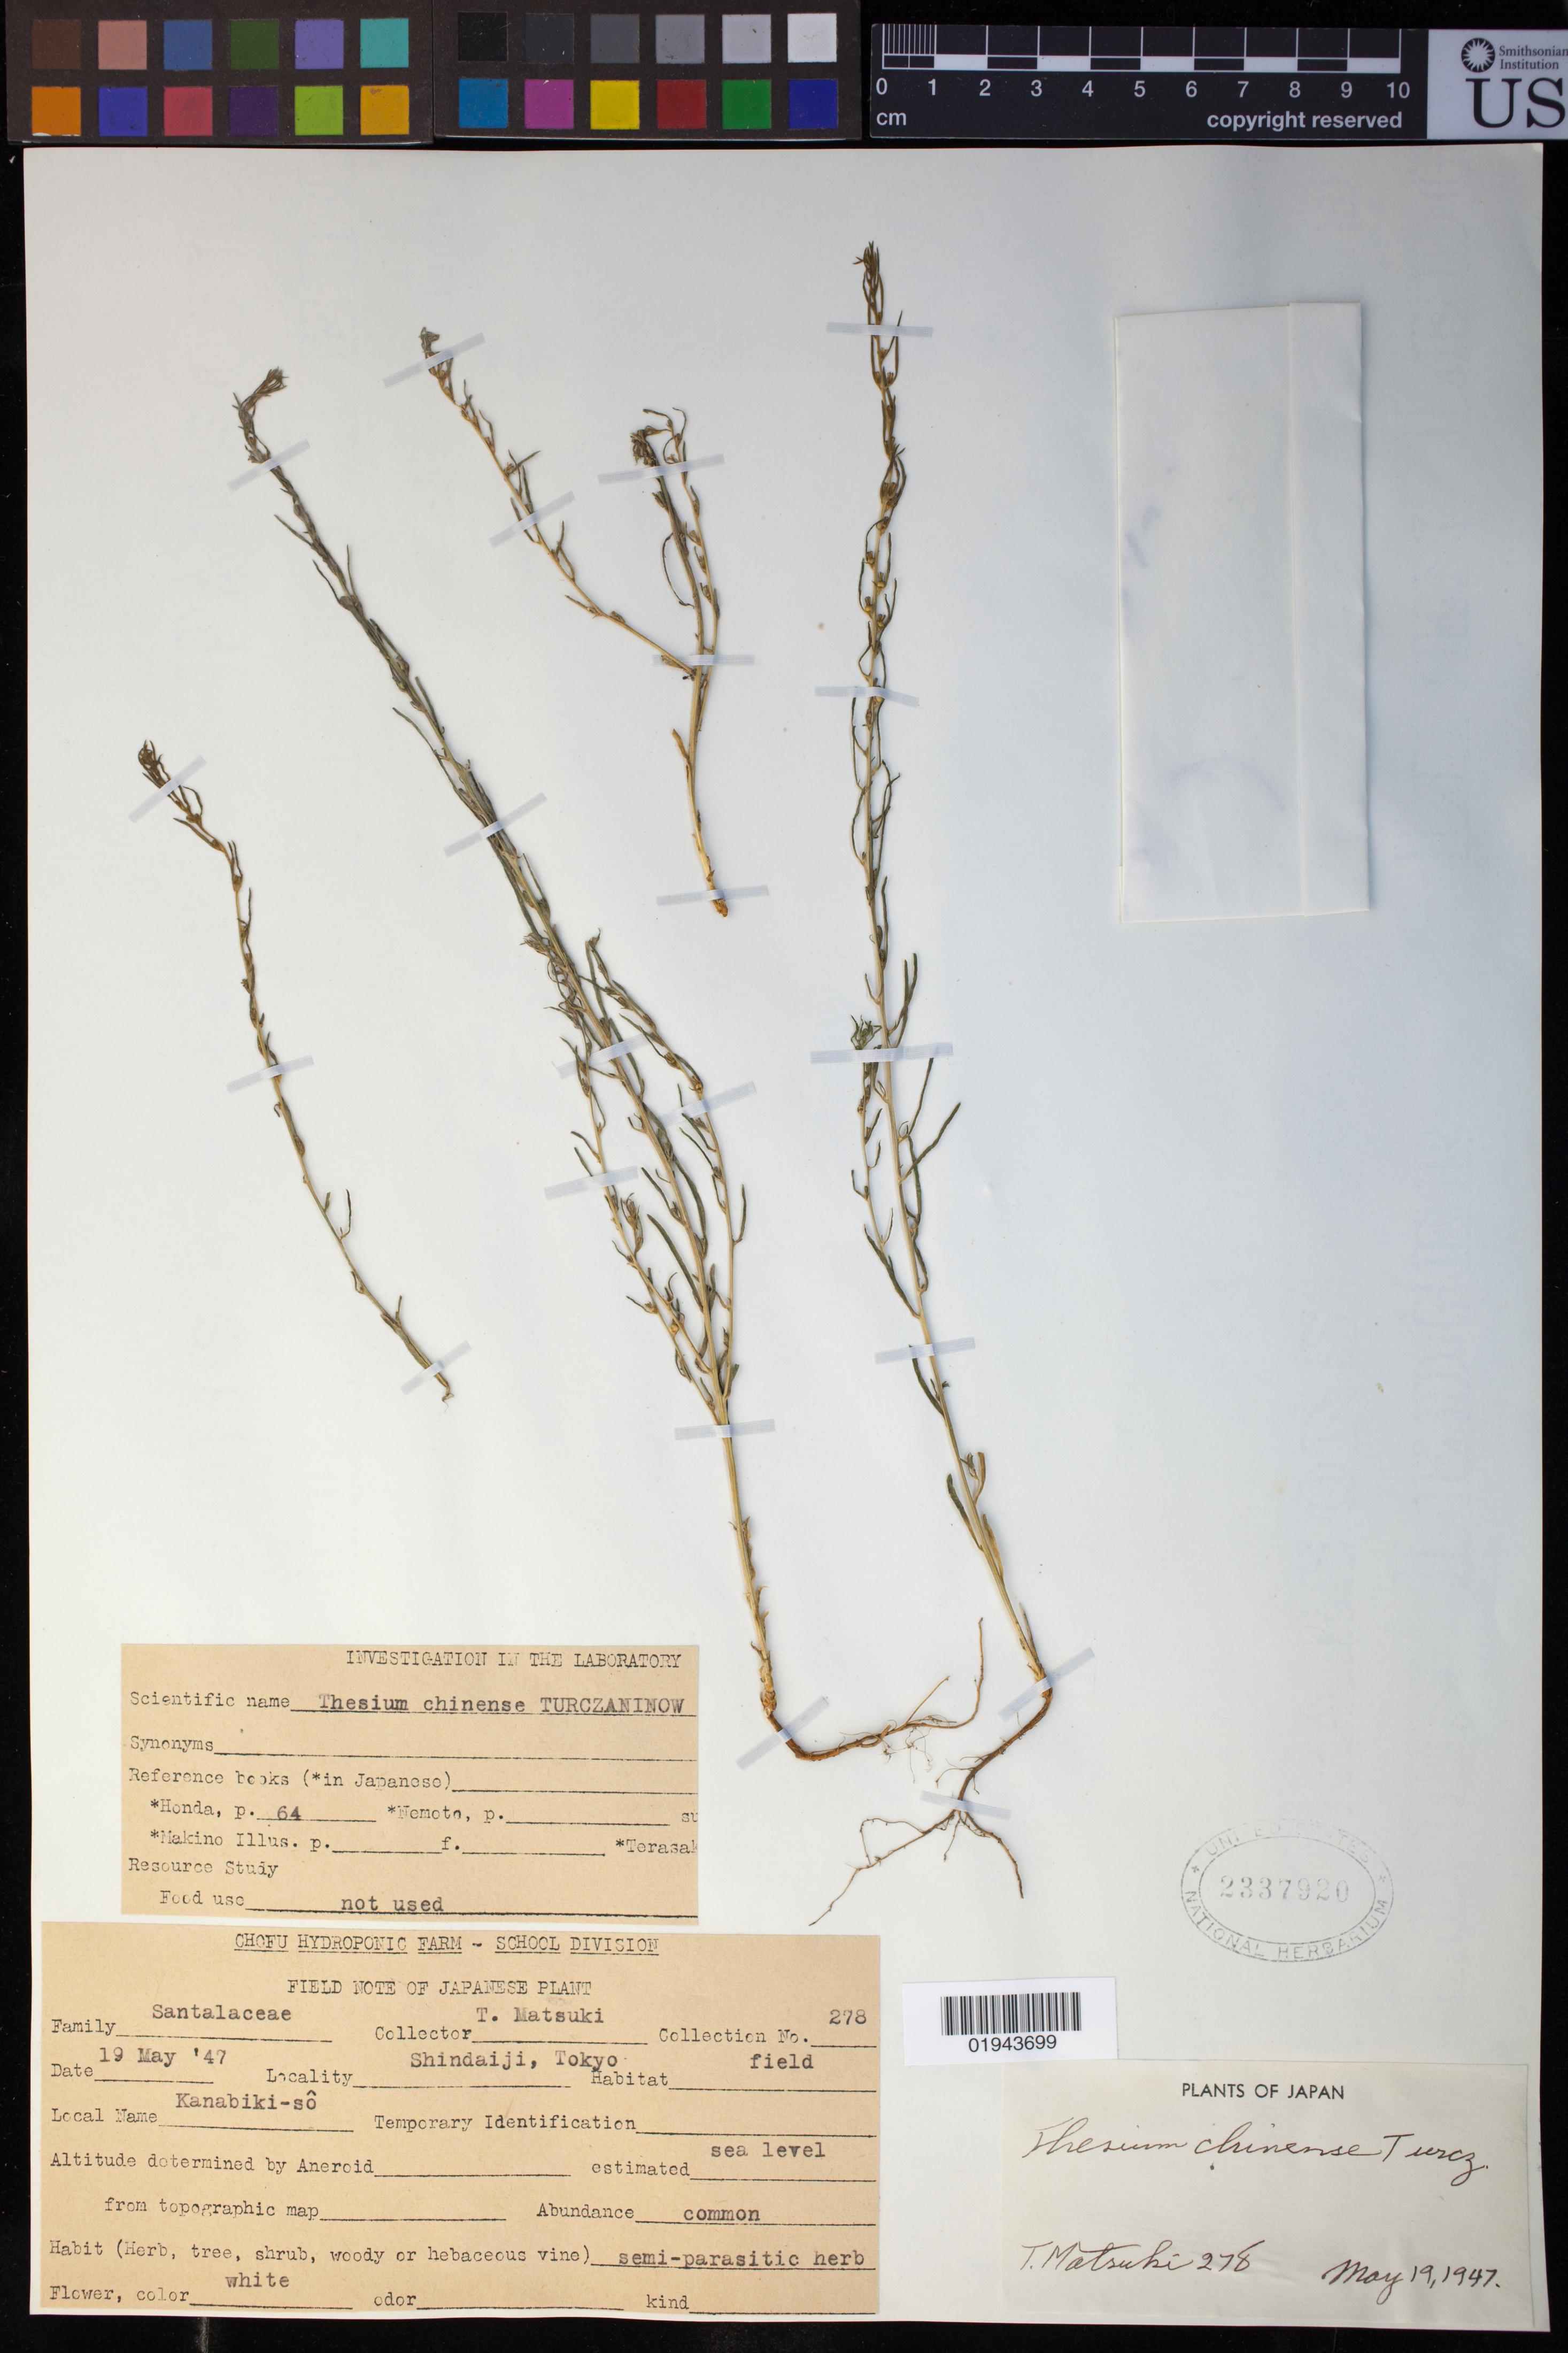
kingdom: Plantae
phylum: Tracheophyta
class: Magnoliopsida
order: Santalales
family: Thesiaceae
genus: Thesium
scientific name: Thesium chinense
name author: Turcz.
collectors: T. Matsuki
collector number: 278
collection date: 1947-05-19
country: Japan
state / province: Tokyo, Federal City of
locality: Shindaiji, Tokyo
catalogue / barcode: US 2337920